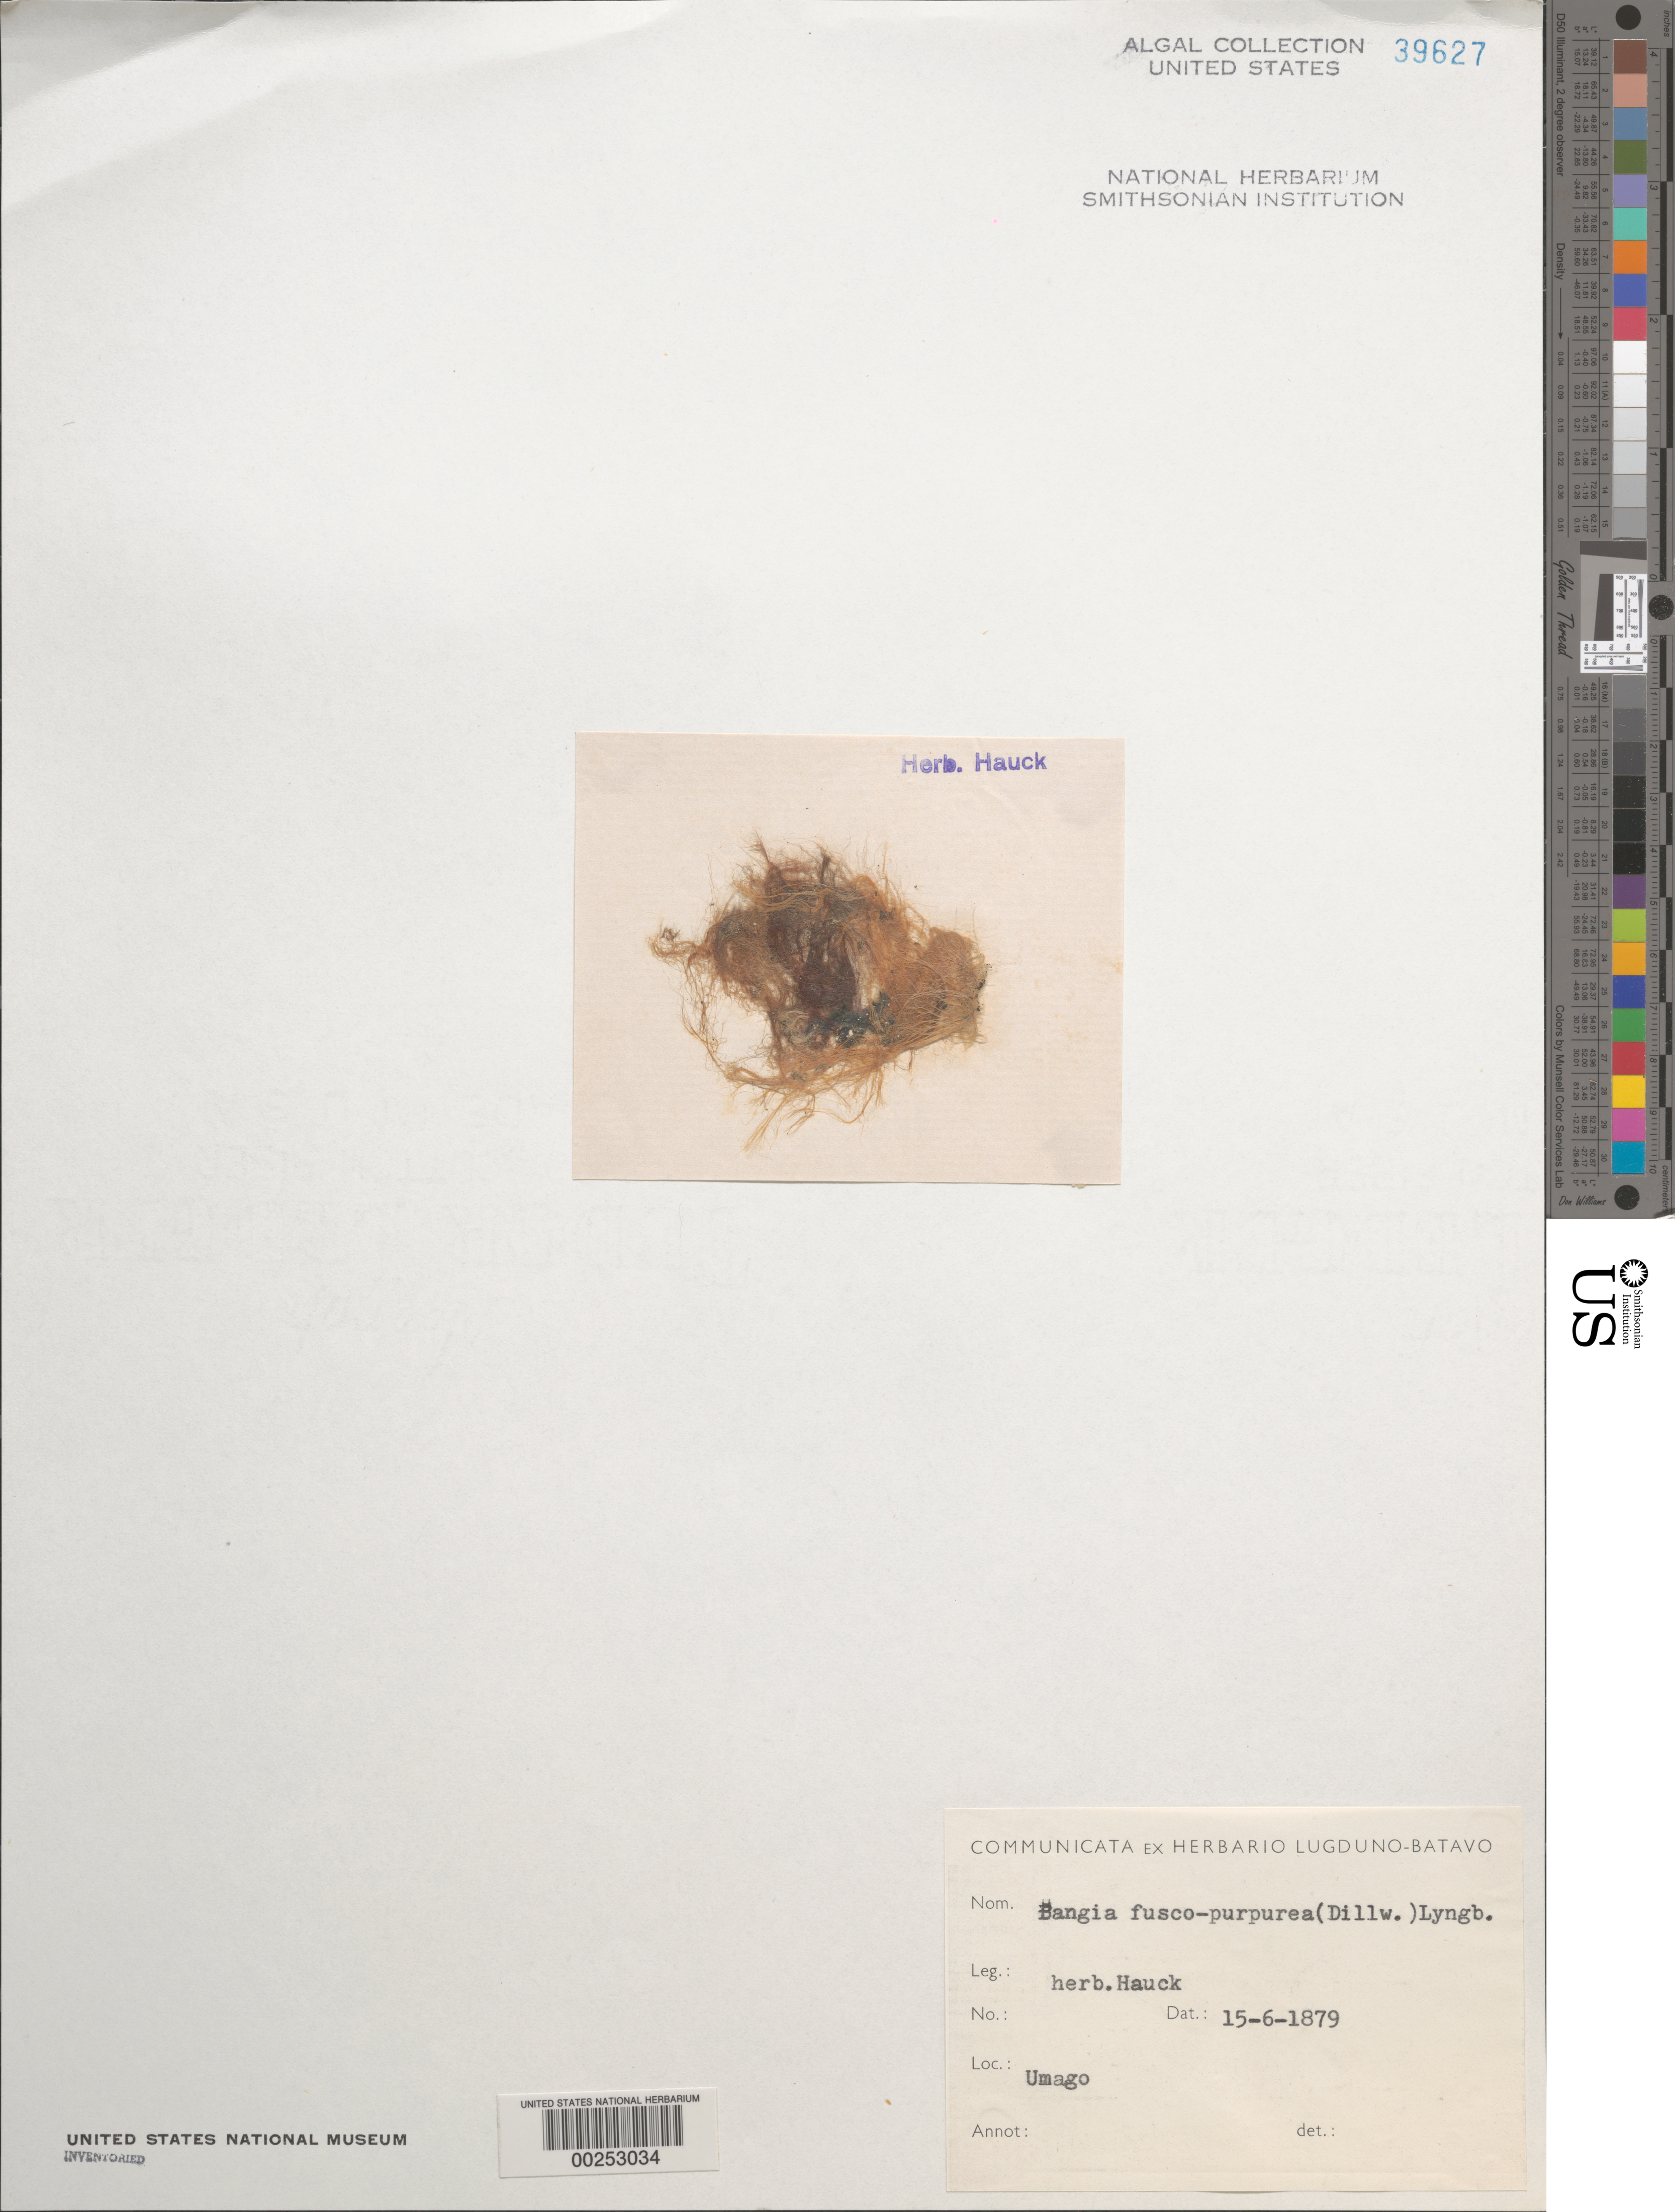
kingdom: Plantae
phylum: Rhodophyta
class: Bangiophyceae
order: Bangiales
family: Bangiaceae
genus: Bangia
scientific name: Bangia fuscopurpurea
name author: (Dillwyn) Lyngb.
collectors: F. Hauck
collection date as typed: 15 Jun 1879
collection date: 1879-06-15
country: Croatia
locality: Umag (Umago)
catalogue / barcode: US 39627